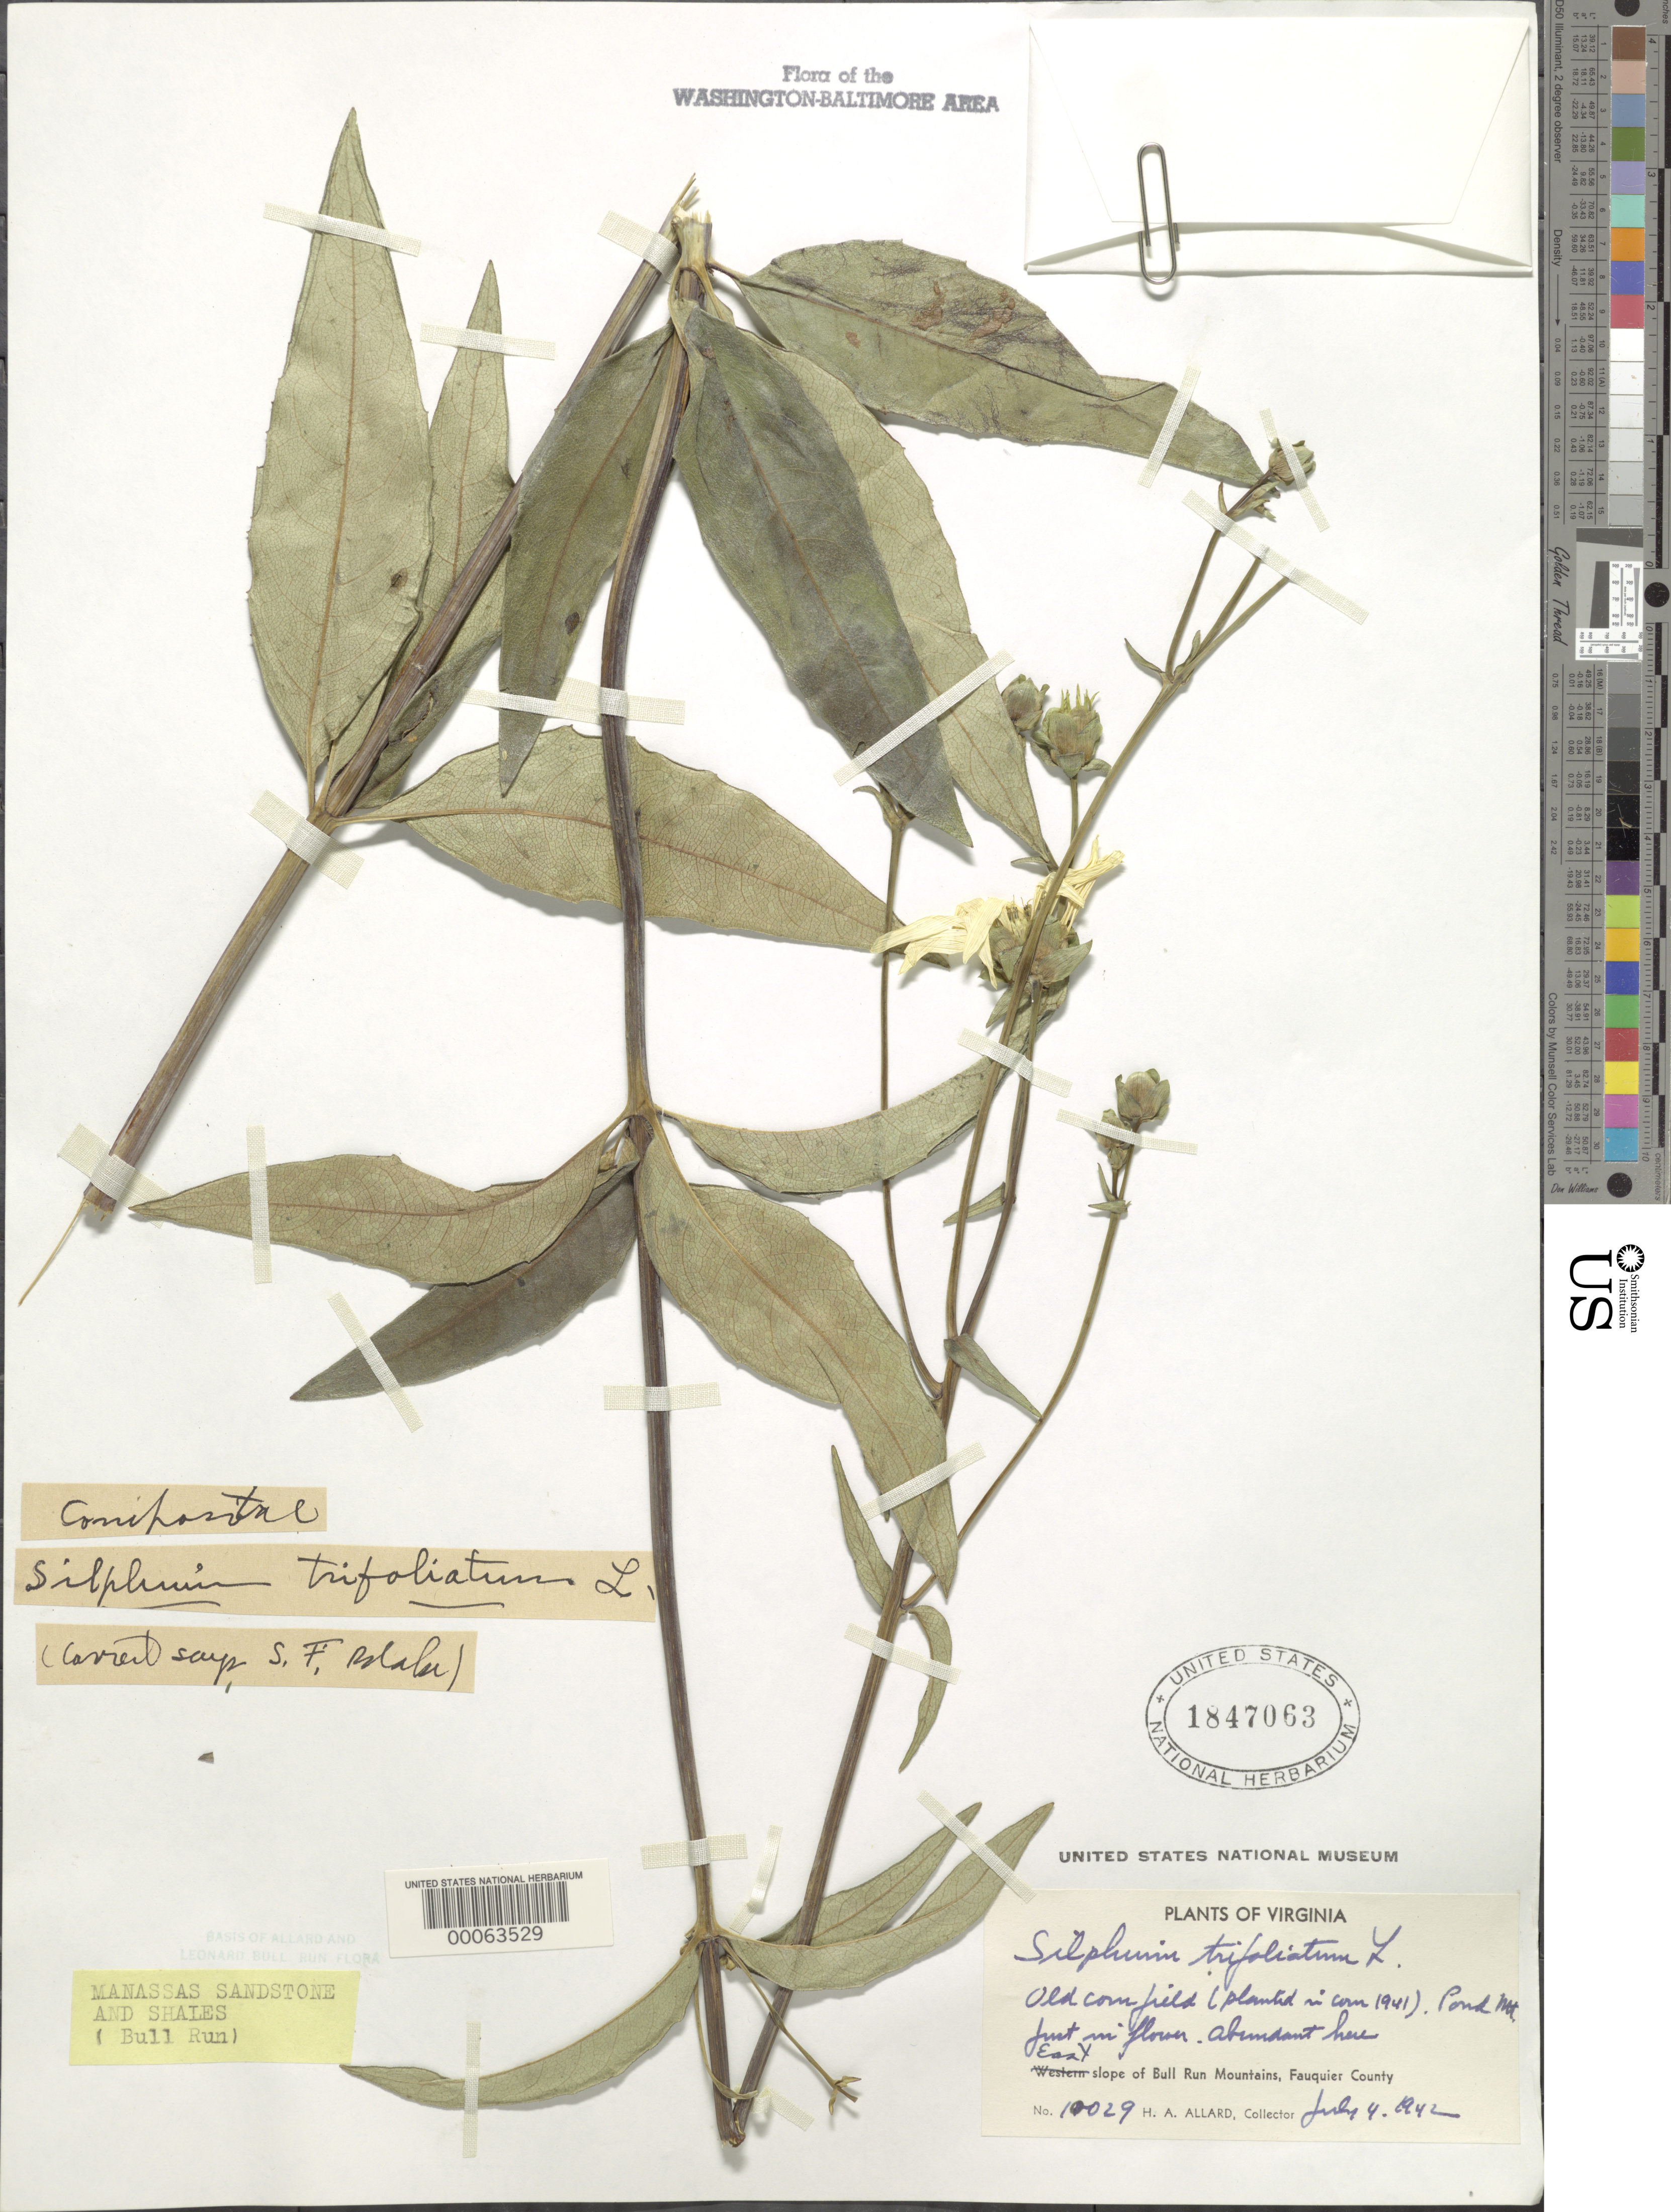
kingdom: Plantae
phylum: Tracheophyta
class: Magnoliopsida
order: Asterales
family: Asteraceae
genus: Silphium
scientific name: Silphium asteriscus var. trifoliatum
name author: (L.) Clevinger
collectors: H. A. Allard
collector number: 10029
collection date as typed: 04 Jul 1942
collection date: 1942-07-04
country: United States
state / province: Virginia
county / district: Fauquier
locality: Pond Mountain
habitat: Old corn field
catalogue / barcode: US 1847063